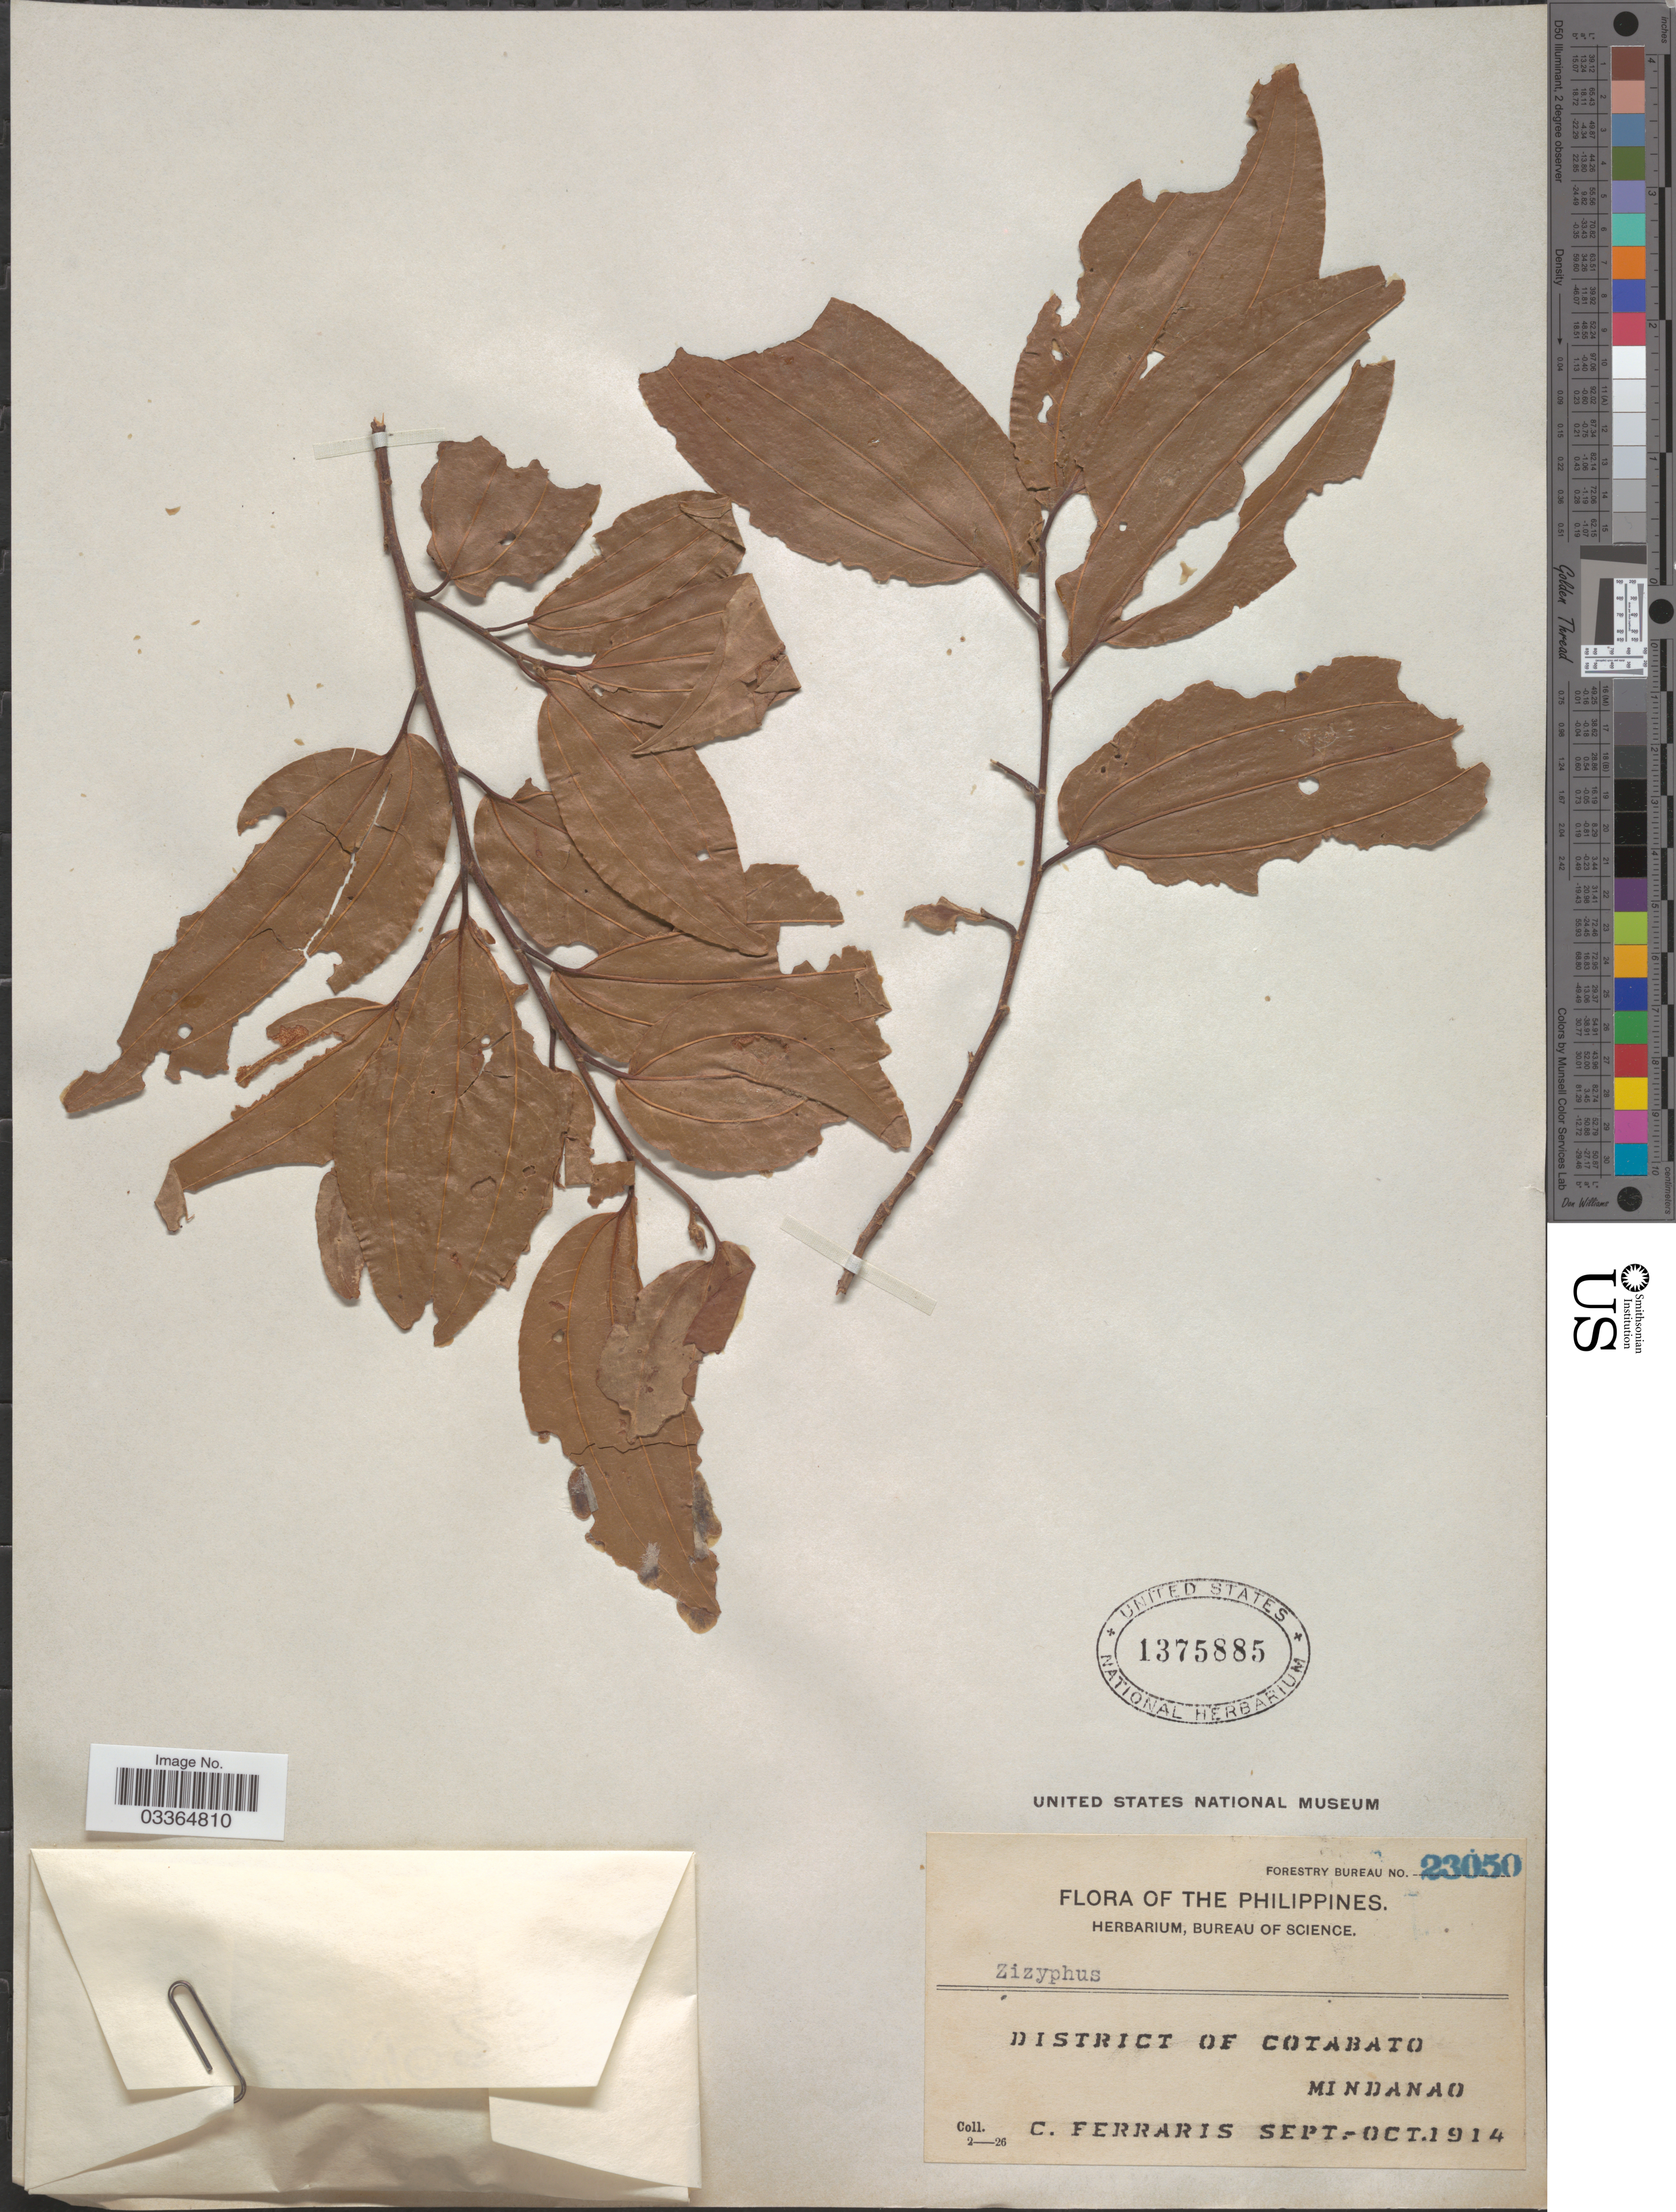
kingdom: Plantae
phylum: Tracheophyta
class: Magnoliopsida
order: Rosales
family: Rhamnaceae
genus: Ziziphus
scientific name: Ziziphus sp.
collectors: C. Ferraris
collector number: Forestry Bureau 23050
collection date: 1914-09/1914-10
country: Philippines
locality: District of Cotabato. Mindanao.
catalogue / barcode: US 1375885